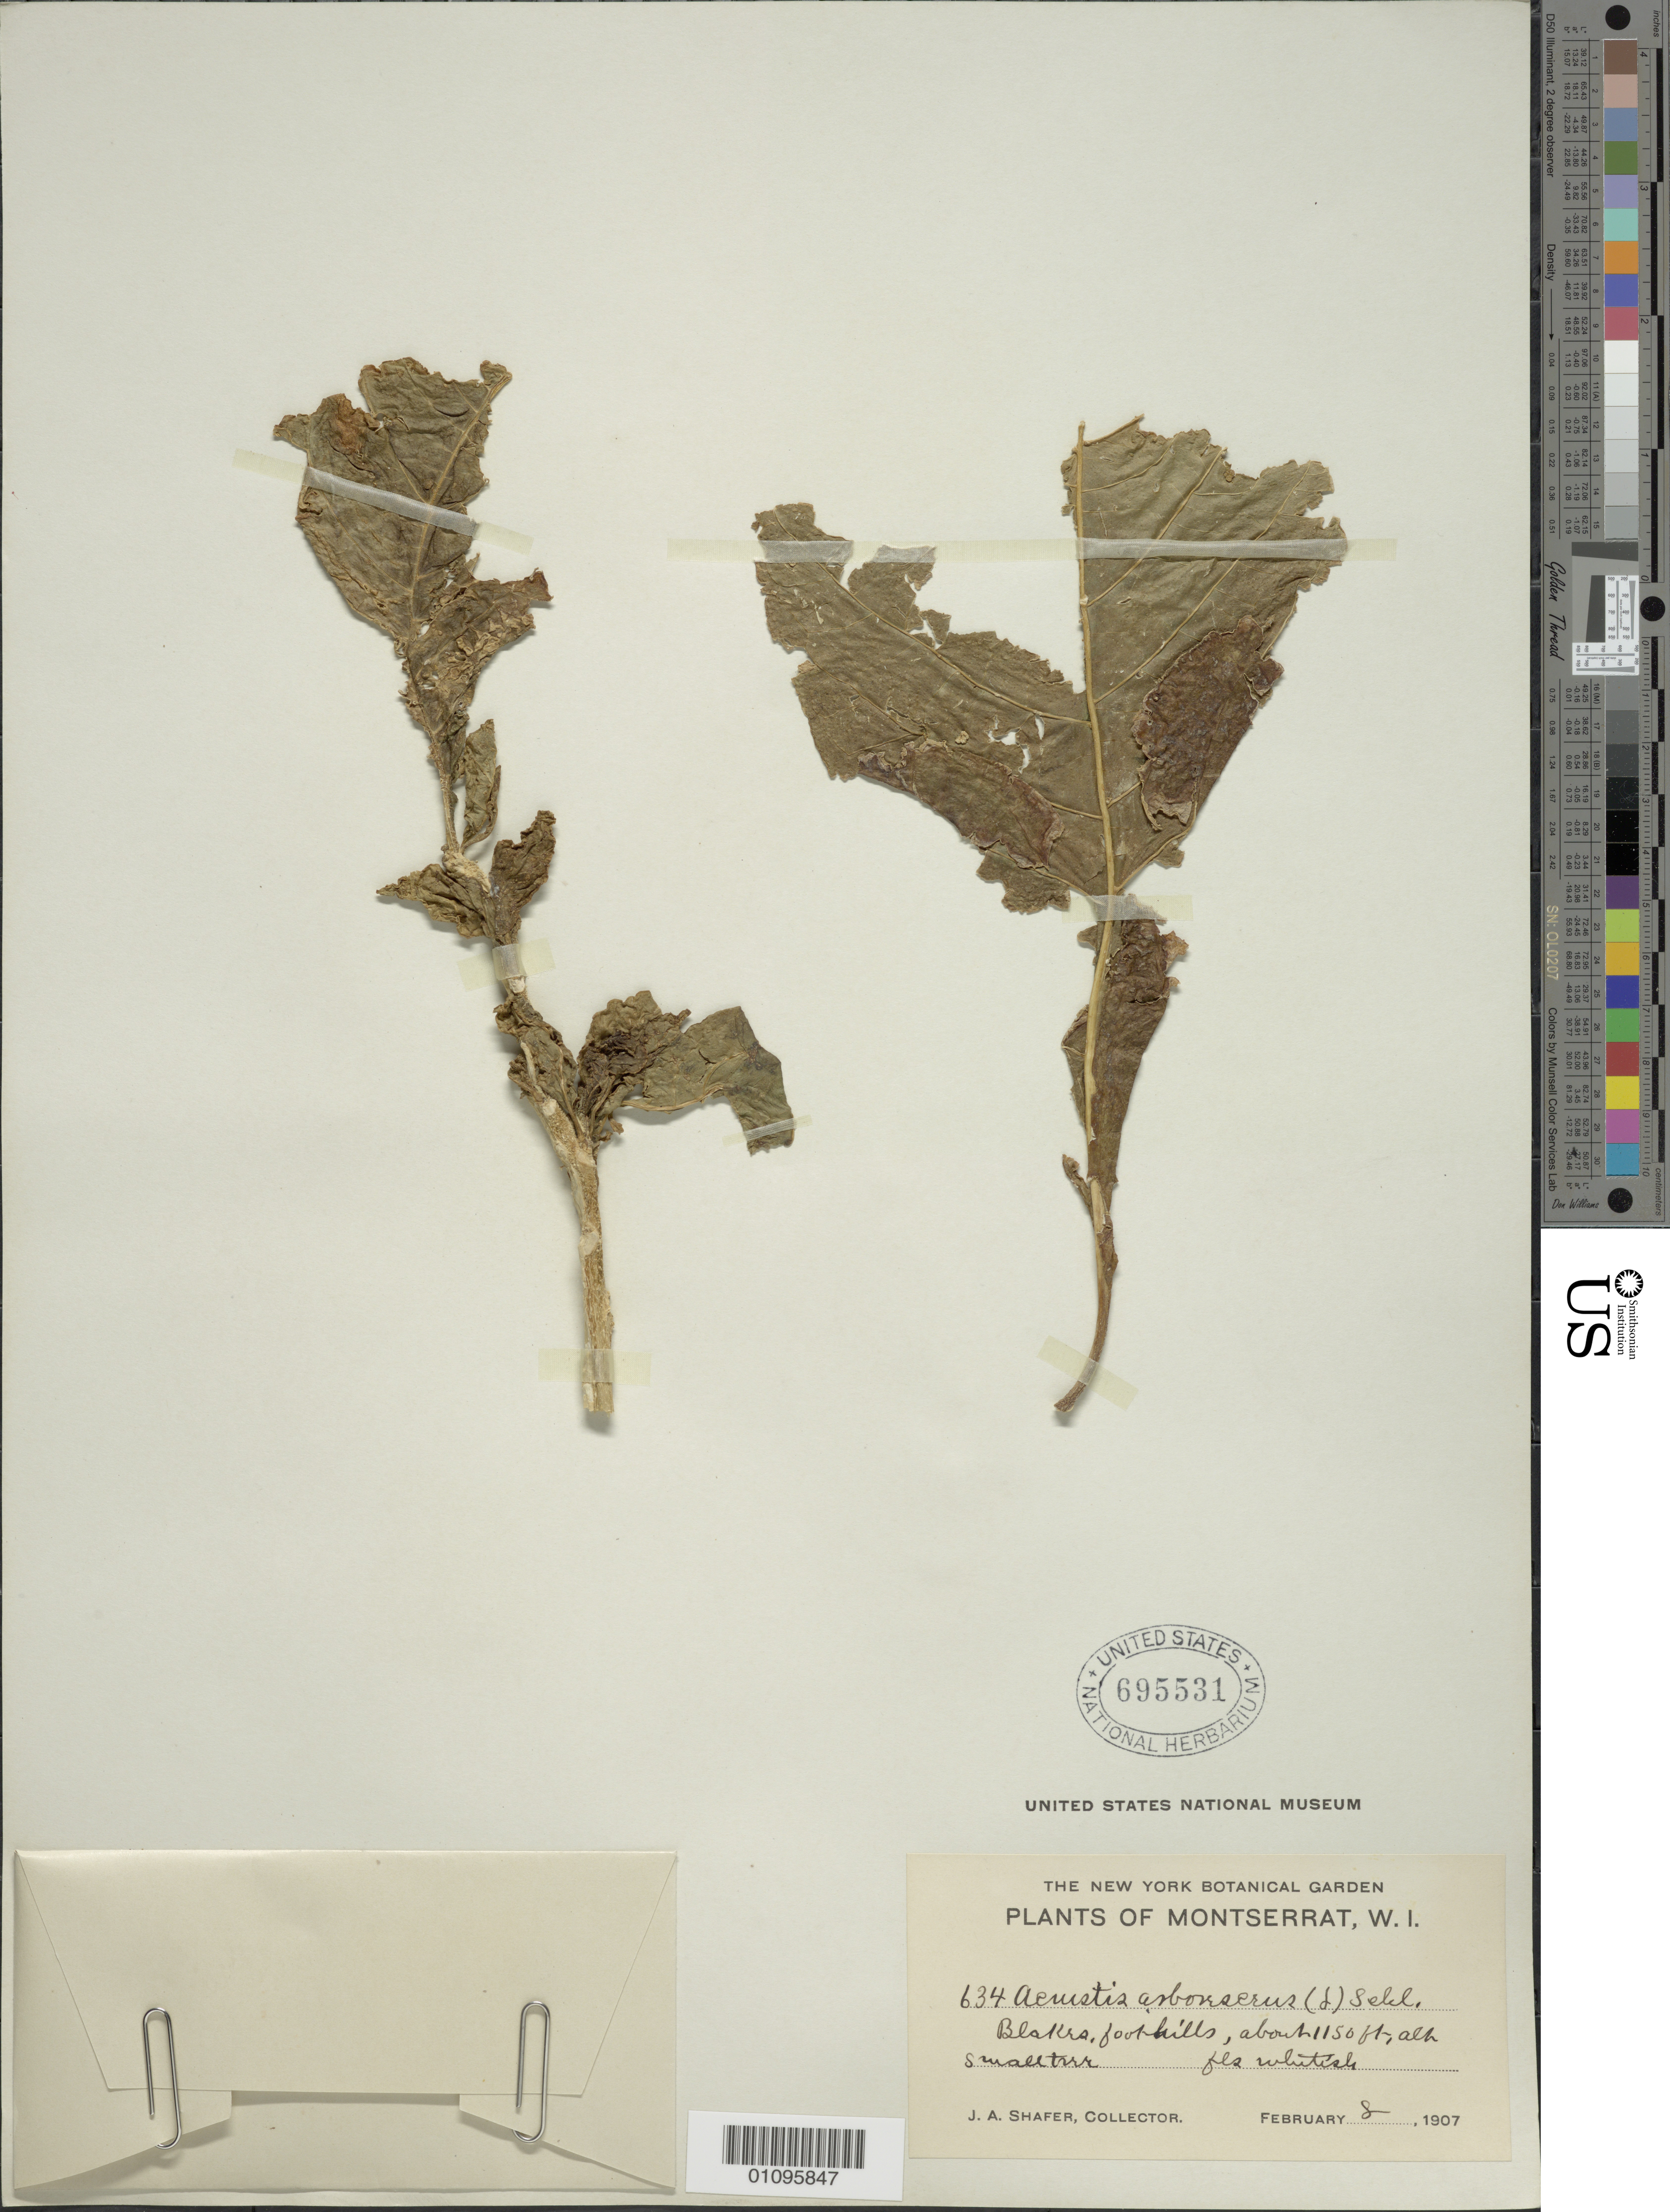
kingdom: Plantae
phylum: Tracheophyta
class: Magnoliopsida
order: Solanales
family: Solanaceae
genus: Acnistus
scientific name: Acnistus arborescens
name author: (L.) Schltdl.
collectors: J. A. Shafer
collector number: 634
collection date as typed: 08 Feb 1907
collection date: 1907-02-08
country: Montserrat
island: Montserrat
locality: Blakes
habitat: Foothills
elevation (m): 351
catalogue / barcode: US 695531